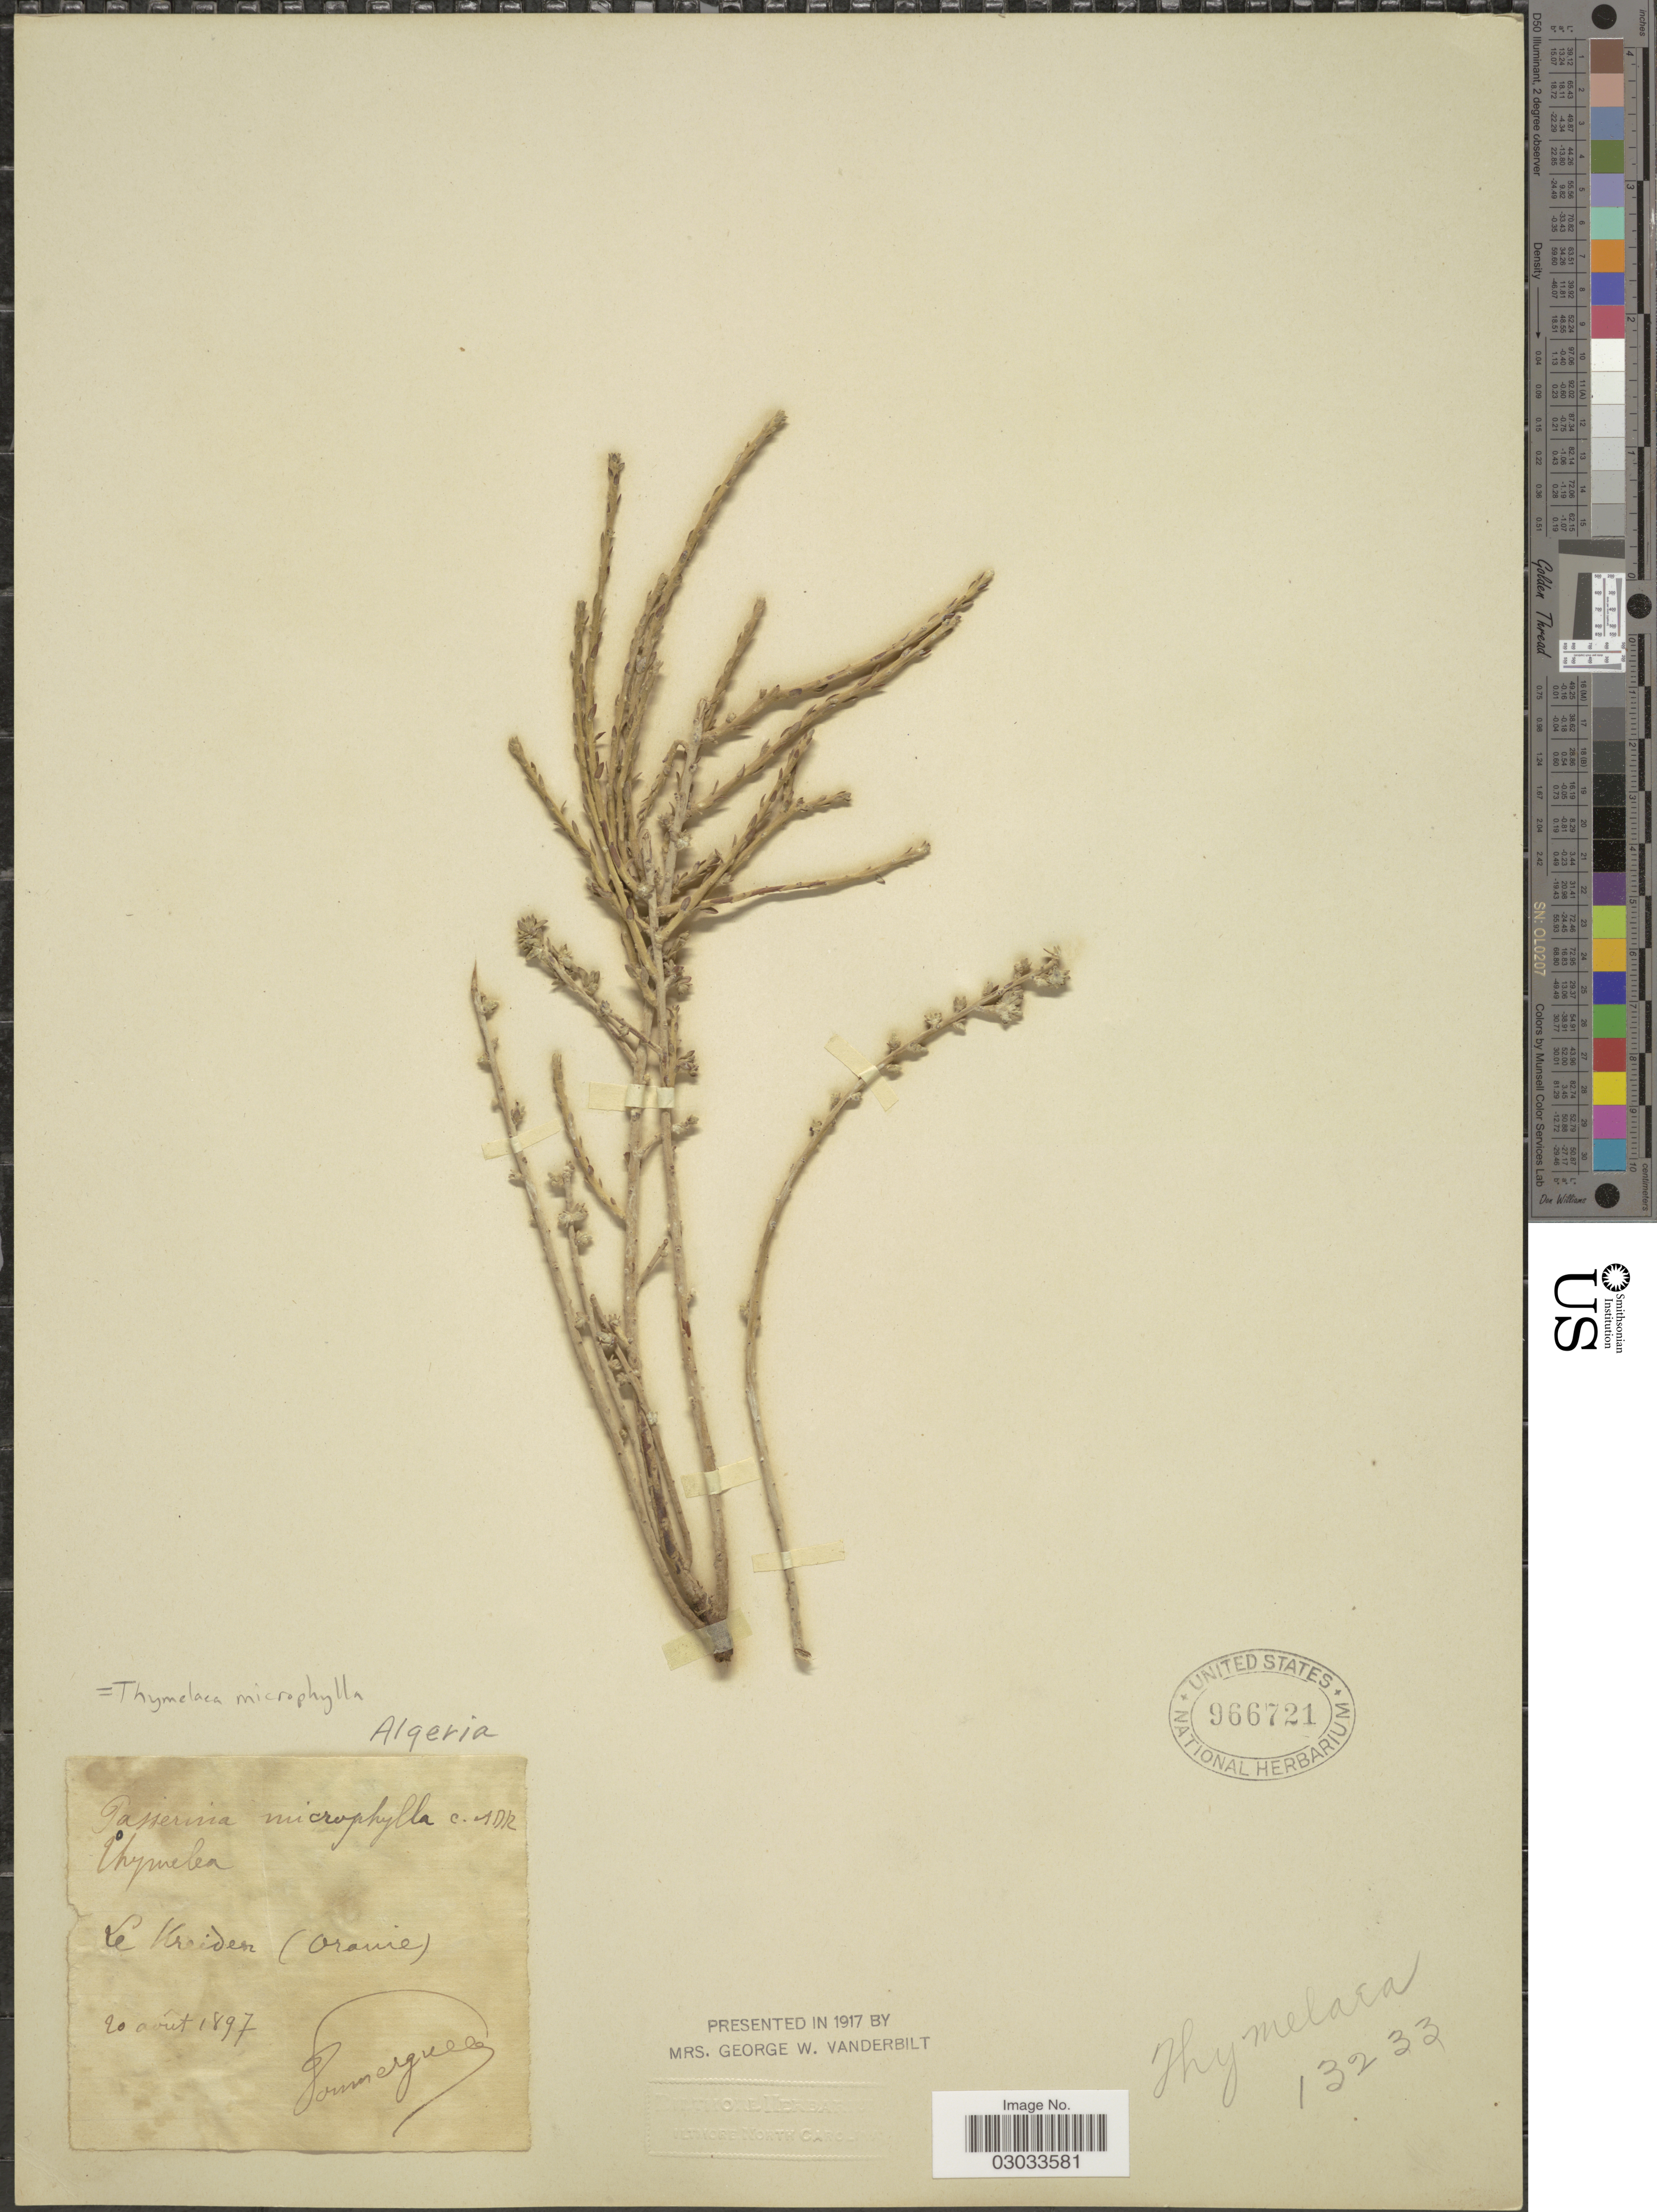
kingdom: Plantae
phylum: Tracheophyta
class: Magnoliopsida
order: Malvales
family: Thymelaeaceae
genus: Thymelaea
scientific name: Thymelaea microphylla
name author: Meisn.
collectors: F. Doumergue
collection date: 1897-08-20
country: Algeria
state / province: Oran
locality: Le Kreiden (Oranie).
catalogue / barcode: US 966721